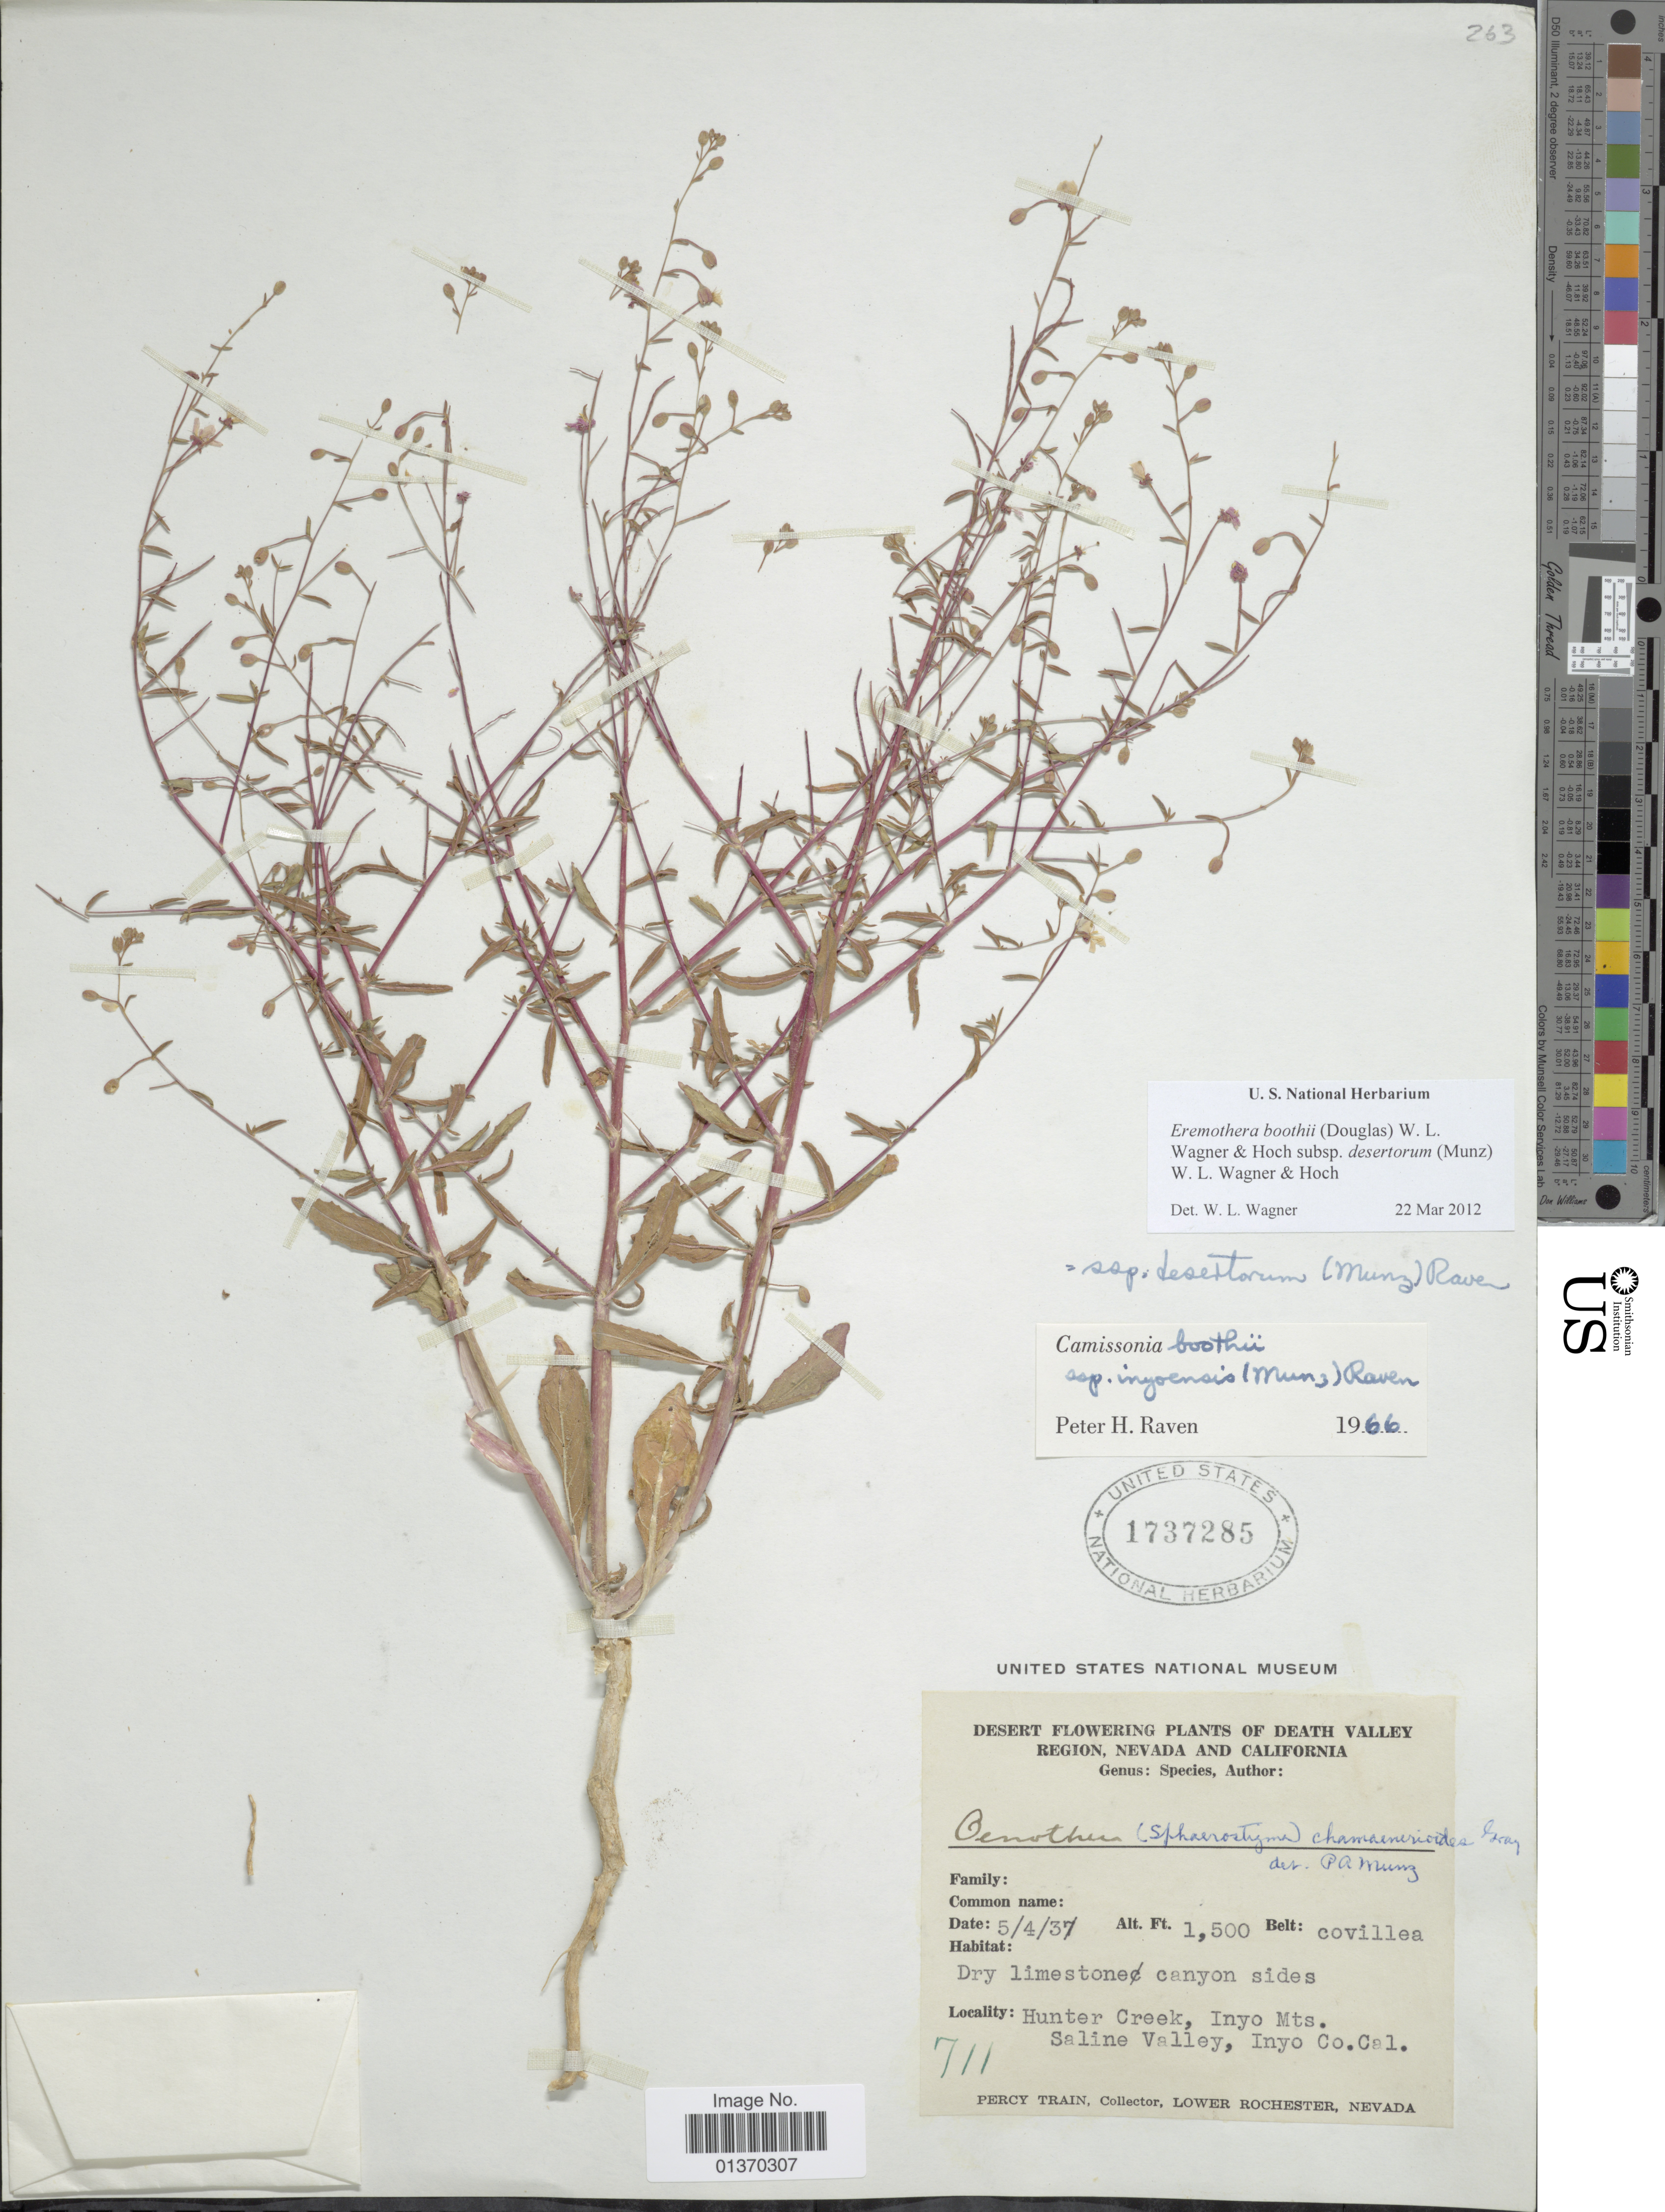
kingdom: Plantae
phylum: Tracheophyta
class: Magnoliopsida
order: Myrtales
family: Onagraceae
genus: Eremothera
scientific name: Eremothera boothii subsp. desertorum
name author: (Munz) W.L. Wagner & Hoch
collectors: P. Train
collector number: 711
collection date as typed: Transcribed d/m/y: 4/5/37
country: United States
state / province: California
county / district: Inyo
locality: Desert Flowering Plants of Death Valley Region, Nevada and California, Dry limestone canyon sides, Hunter Creek, Inyo Mts. Saline Valley, Inyo Co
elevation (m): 457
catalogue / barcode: US 1737285